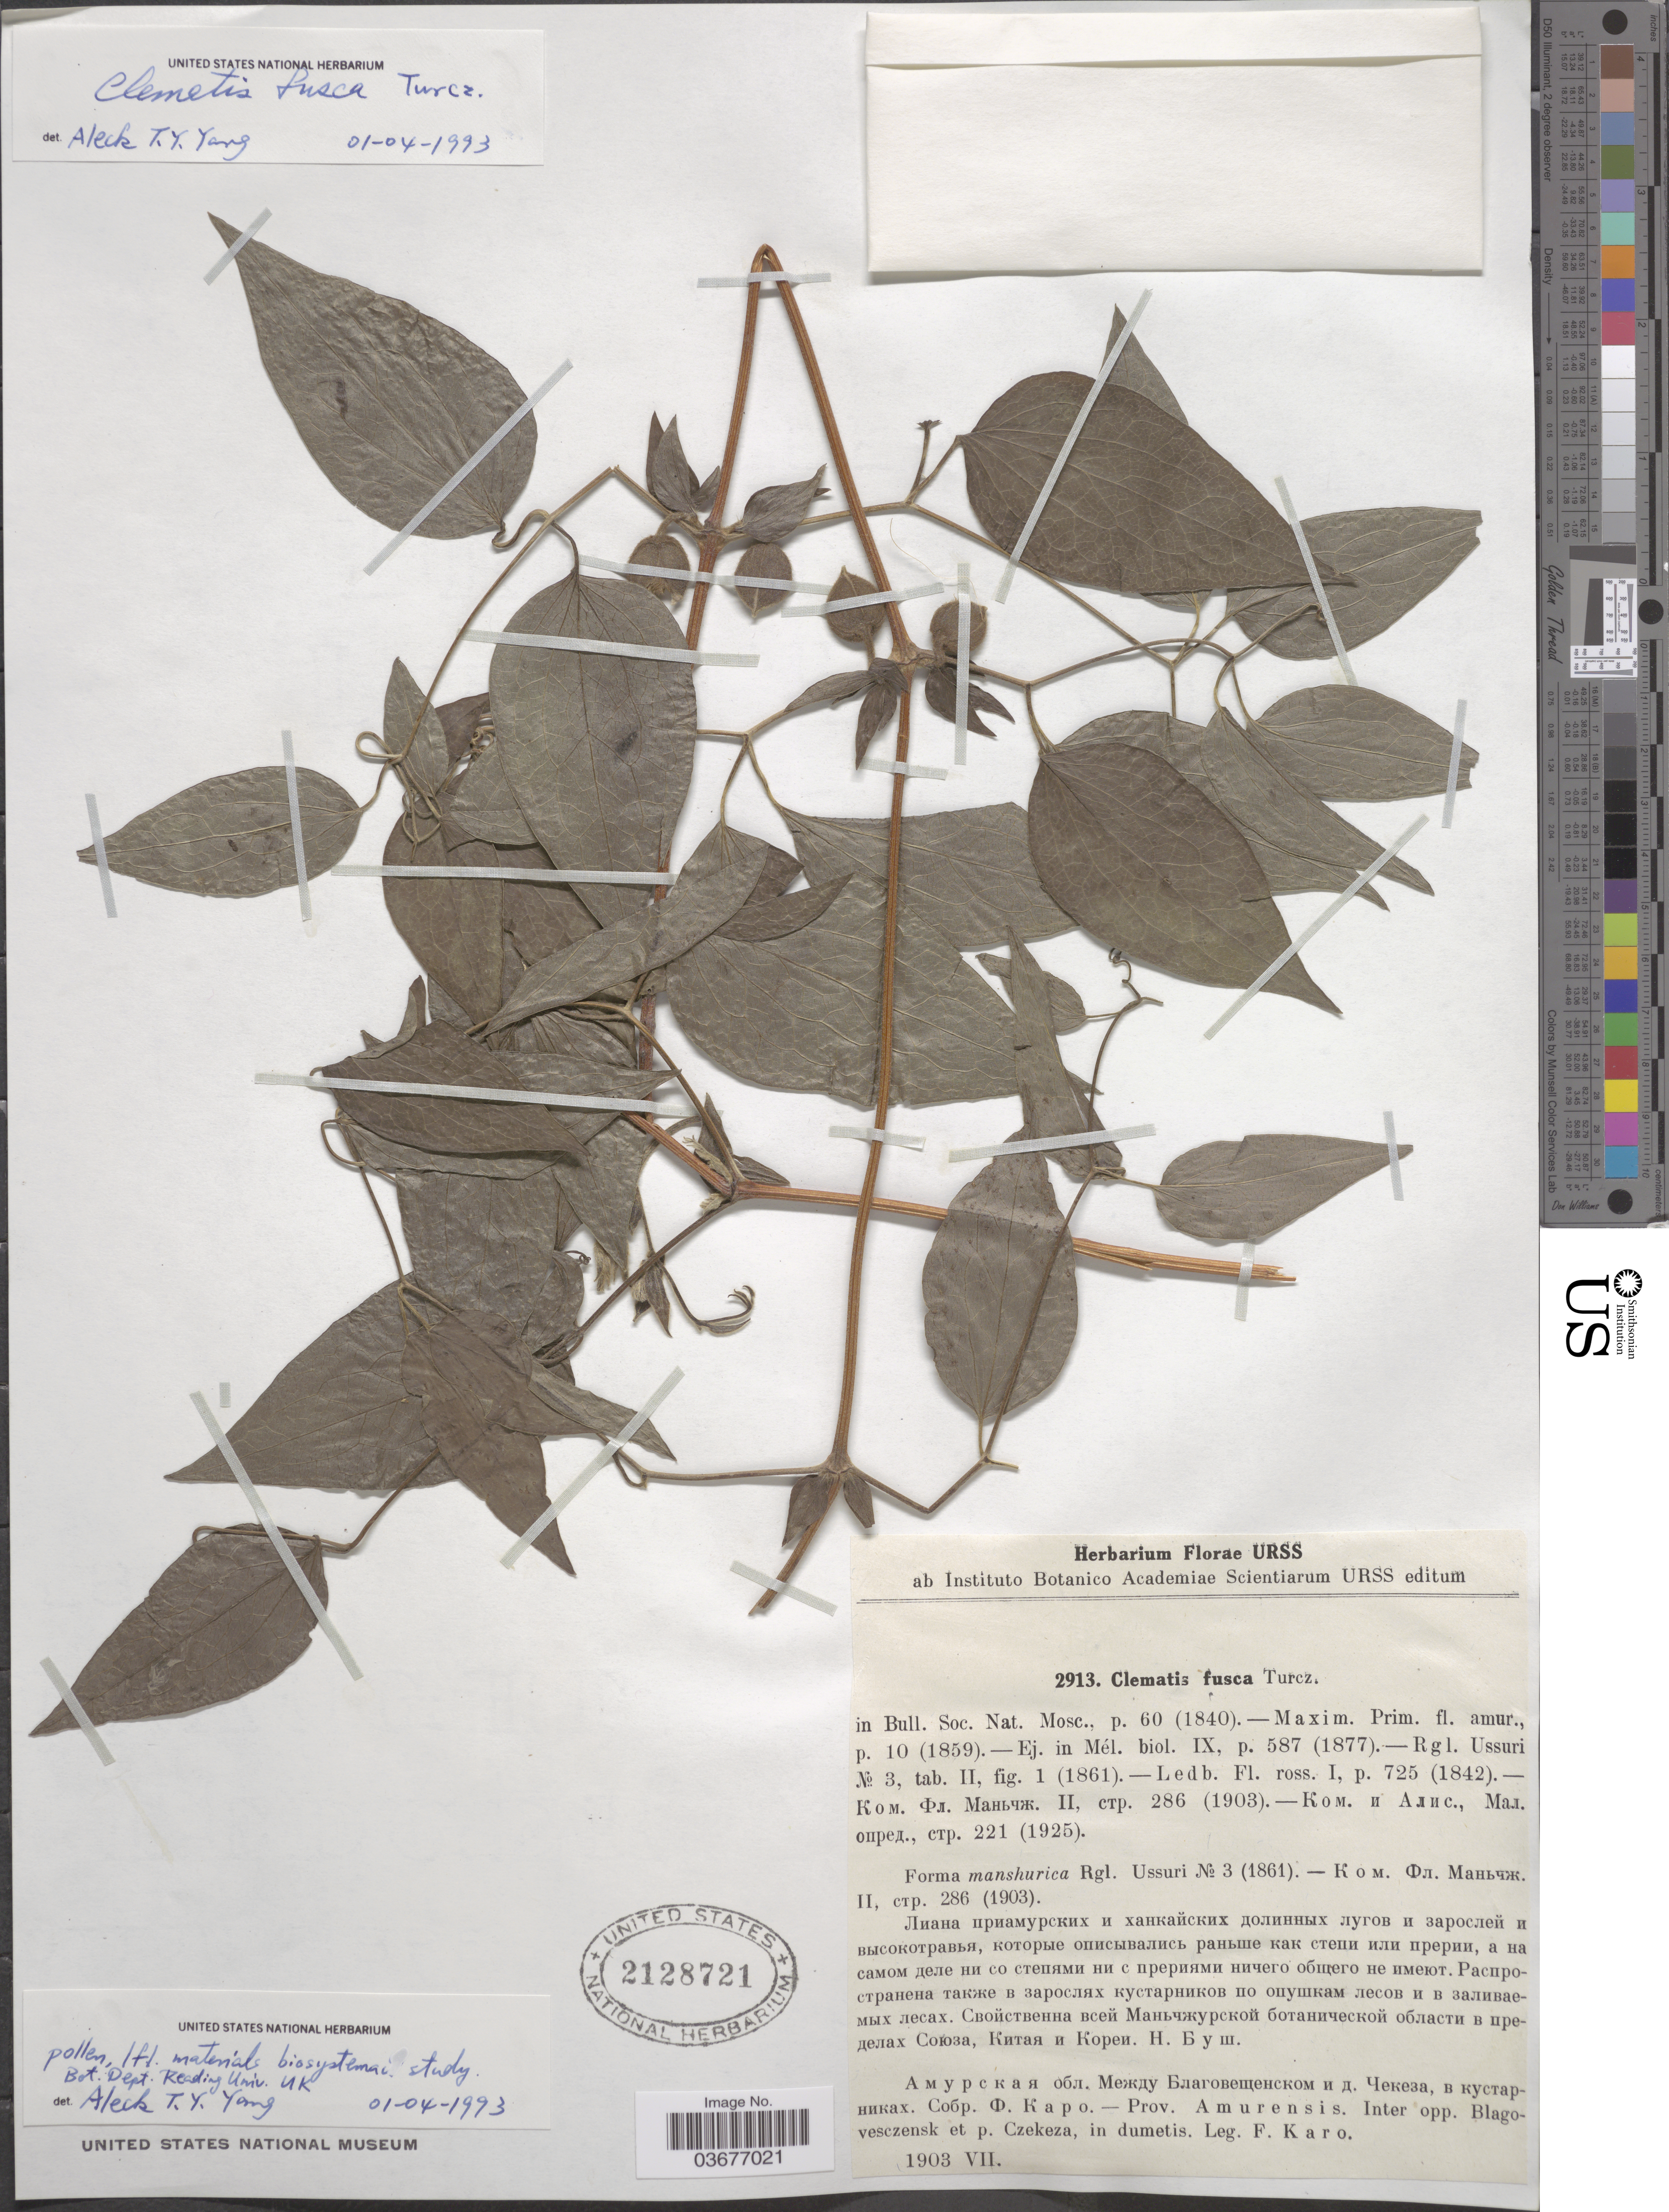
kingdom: Plantae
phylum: Tracheophyta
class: Magnoliopsida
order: Ranunculales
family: Ranunculaceae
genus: Clematis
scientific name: Clematis fusca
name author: Turcz.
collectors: F. Karo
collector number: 2913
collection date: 1903-07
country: Russian Federation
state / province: Amur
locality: Prov. Amurensis. Inter opp. Blagovesczensk et p. Czekeza.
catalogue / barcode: US 2128721